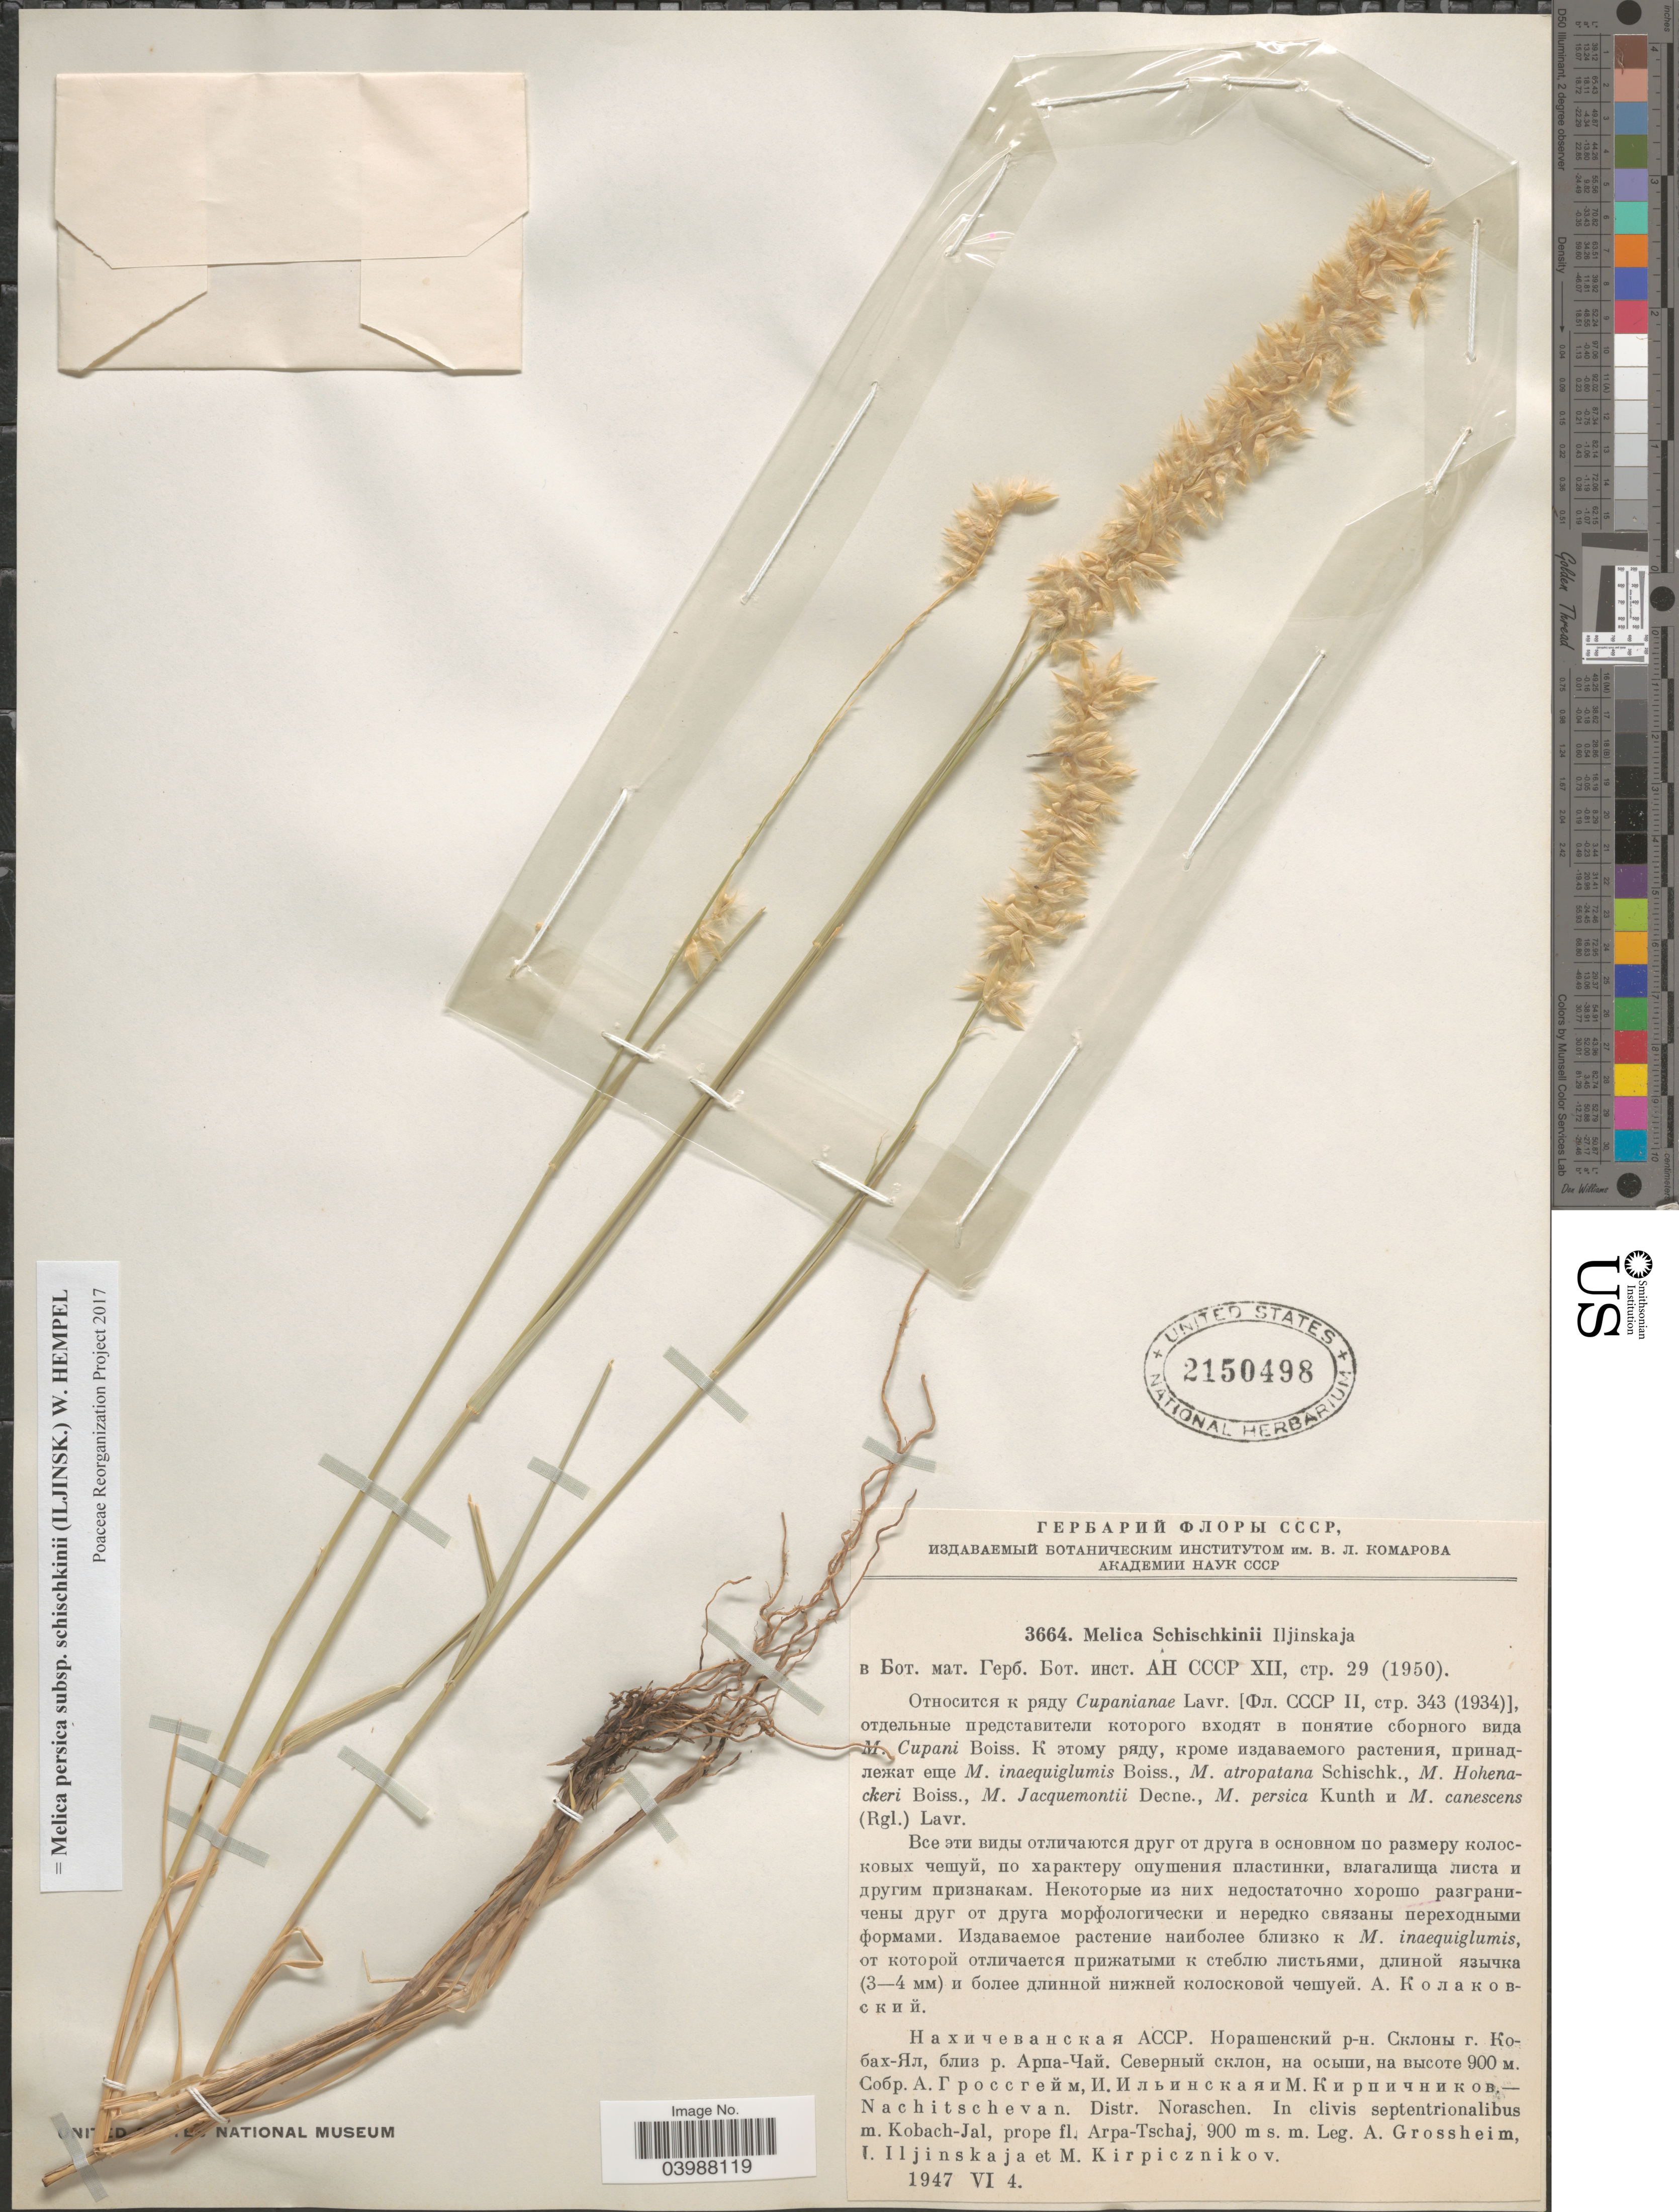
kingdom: Plantae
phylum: Tracheophyta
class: Liliopsida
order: Poales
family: Poaceae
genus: Melica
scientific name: Melica persica subsp. schischkinii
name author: Iljinskaja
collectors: A. Grossheim, I. Iljinskaja & M. Kirpicznikov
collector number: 3664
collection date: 1947-06-04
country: Azerbaijan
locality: Nachitschevan. Distr. Noraschen. In clivis septentrionalibus m. Kobach-Jal, prope fl. Arpa-Tschaj.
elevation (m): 900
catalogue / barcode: US 2150498